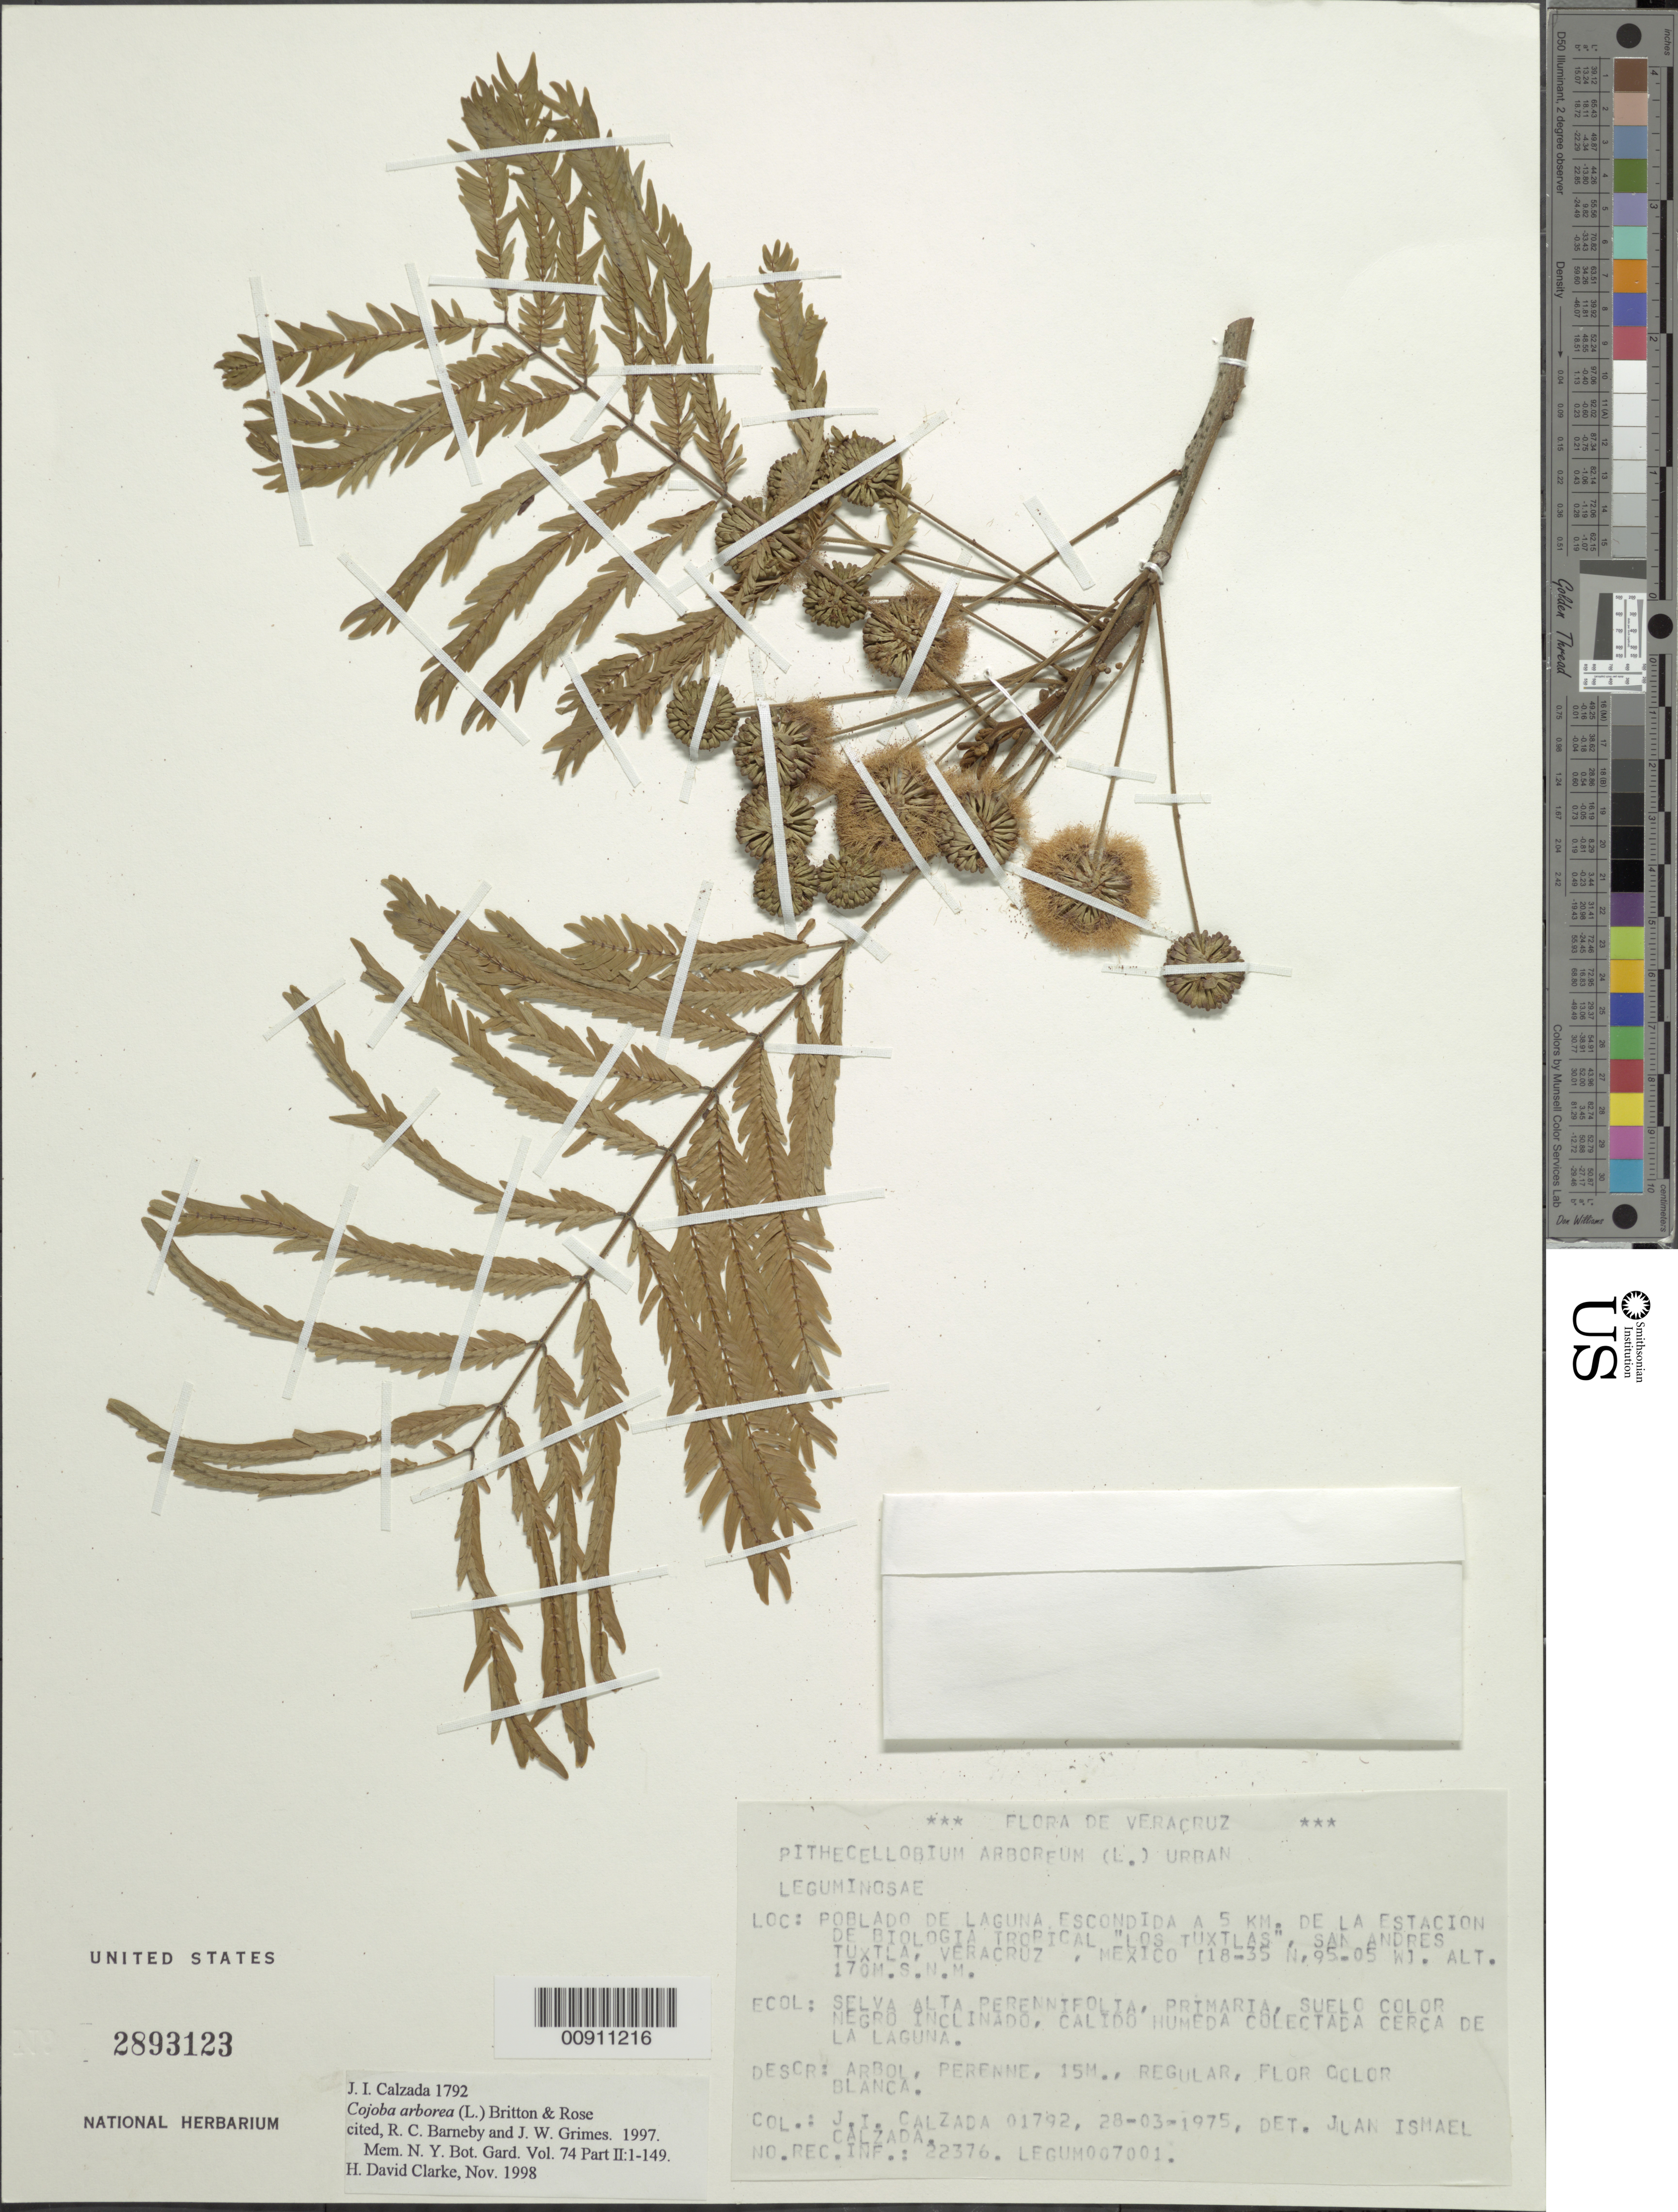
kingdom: Plantae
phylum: Tracheophyta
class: Magnoliopsida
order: Fabales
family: Fabaceae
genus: Cojoba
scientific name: Cojoba arborea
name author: (L.) Britton & Rose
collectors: J. I. Calzada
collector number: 01792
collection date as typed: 28 Mar 1975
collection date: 1975-03-28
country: Mexico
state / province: Veracruz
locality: Poblado de Laguna Escondida a 5 km. de la Estación Biológica Tropical "Los Tuxtlas", San Andres Tuxtla, Veracruz.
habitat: Selva alta perennifolia, primaria, suelo color negro inclinado, calido húmeda colectada cerca de la laguna.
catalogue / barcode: US 2893123